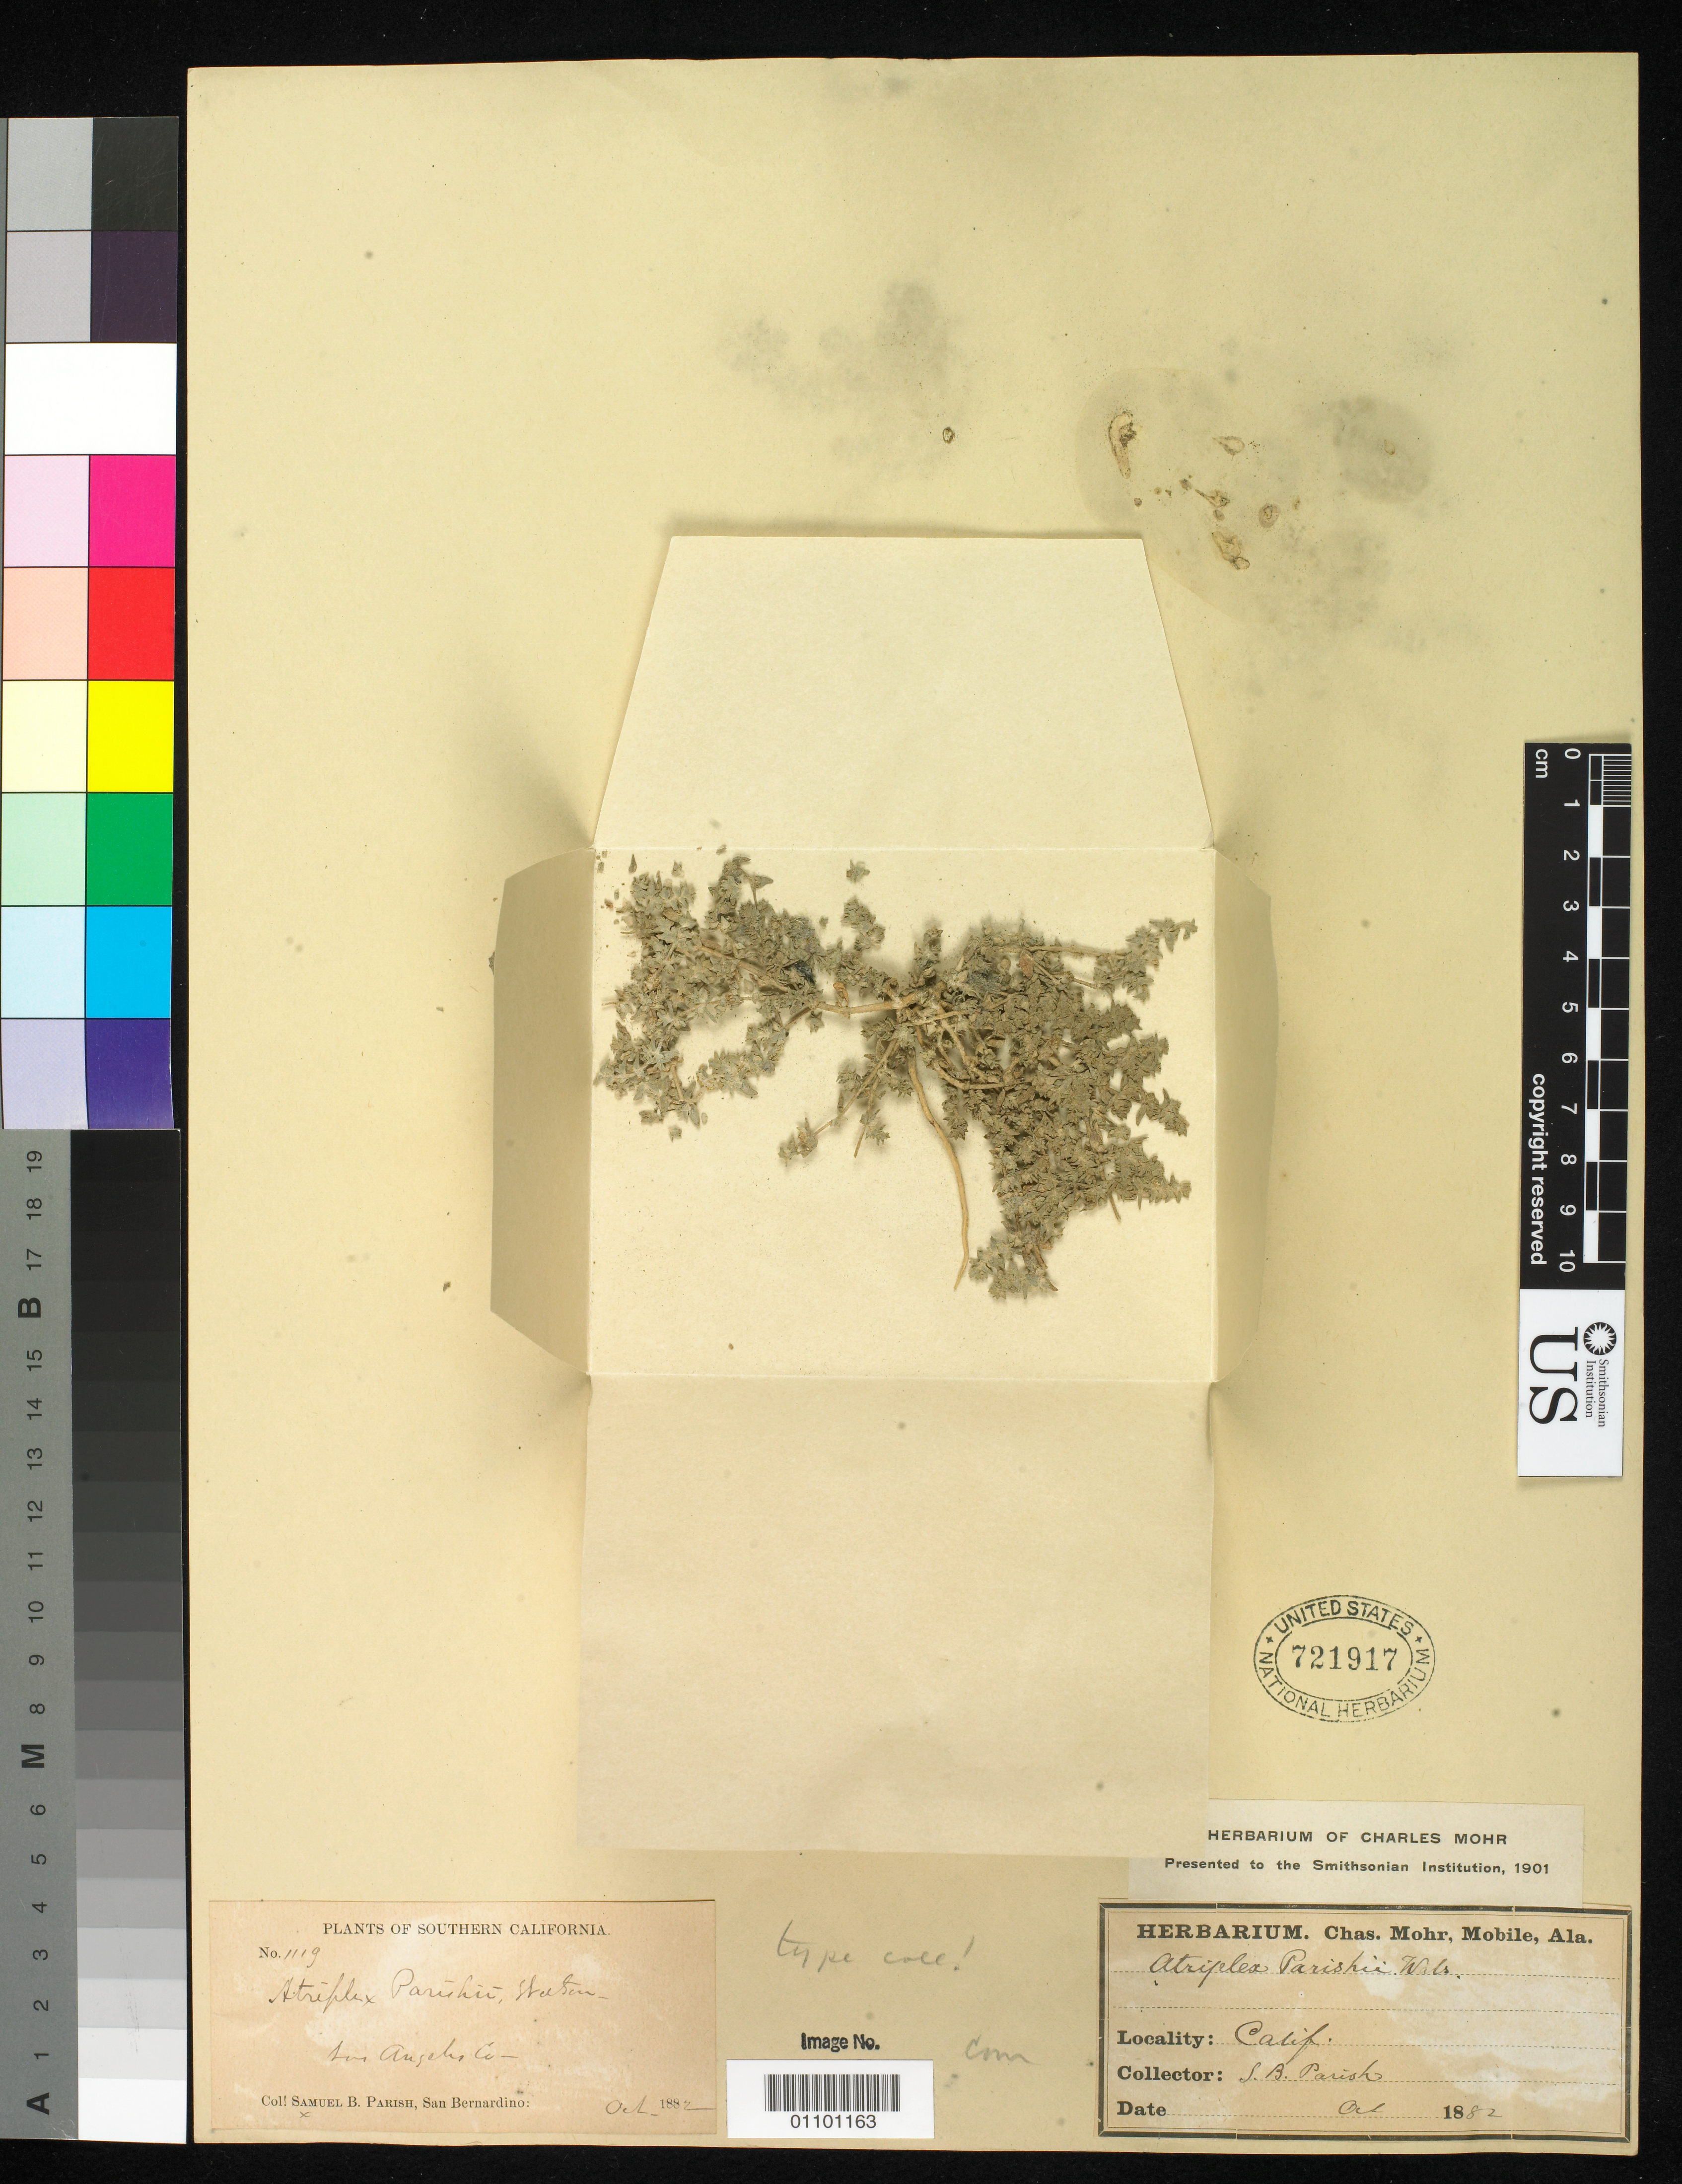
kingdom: Plantae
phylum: Tracheophyta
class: Magnoliopsida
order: Caryophyllales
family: Amaranthaceae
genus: Atriplex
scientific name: Atriplex parishii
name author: S. Watson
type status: Possible Isotype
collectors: S. B. Parish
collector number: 1119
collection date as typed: Oct 1882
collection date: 1882-10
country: United States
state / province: California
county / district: San Bernardino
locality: San Bernardino.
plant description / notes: Protologue cites collection date as Oct 1881.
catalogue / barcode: US 721917